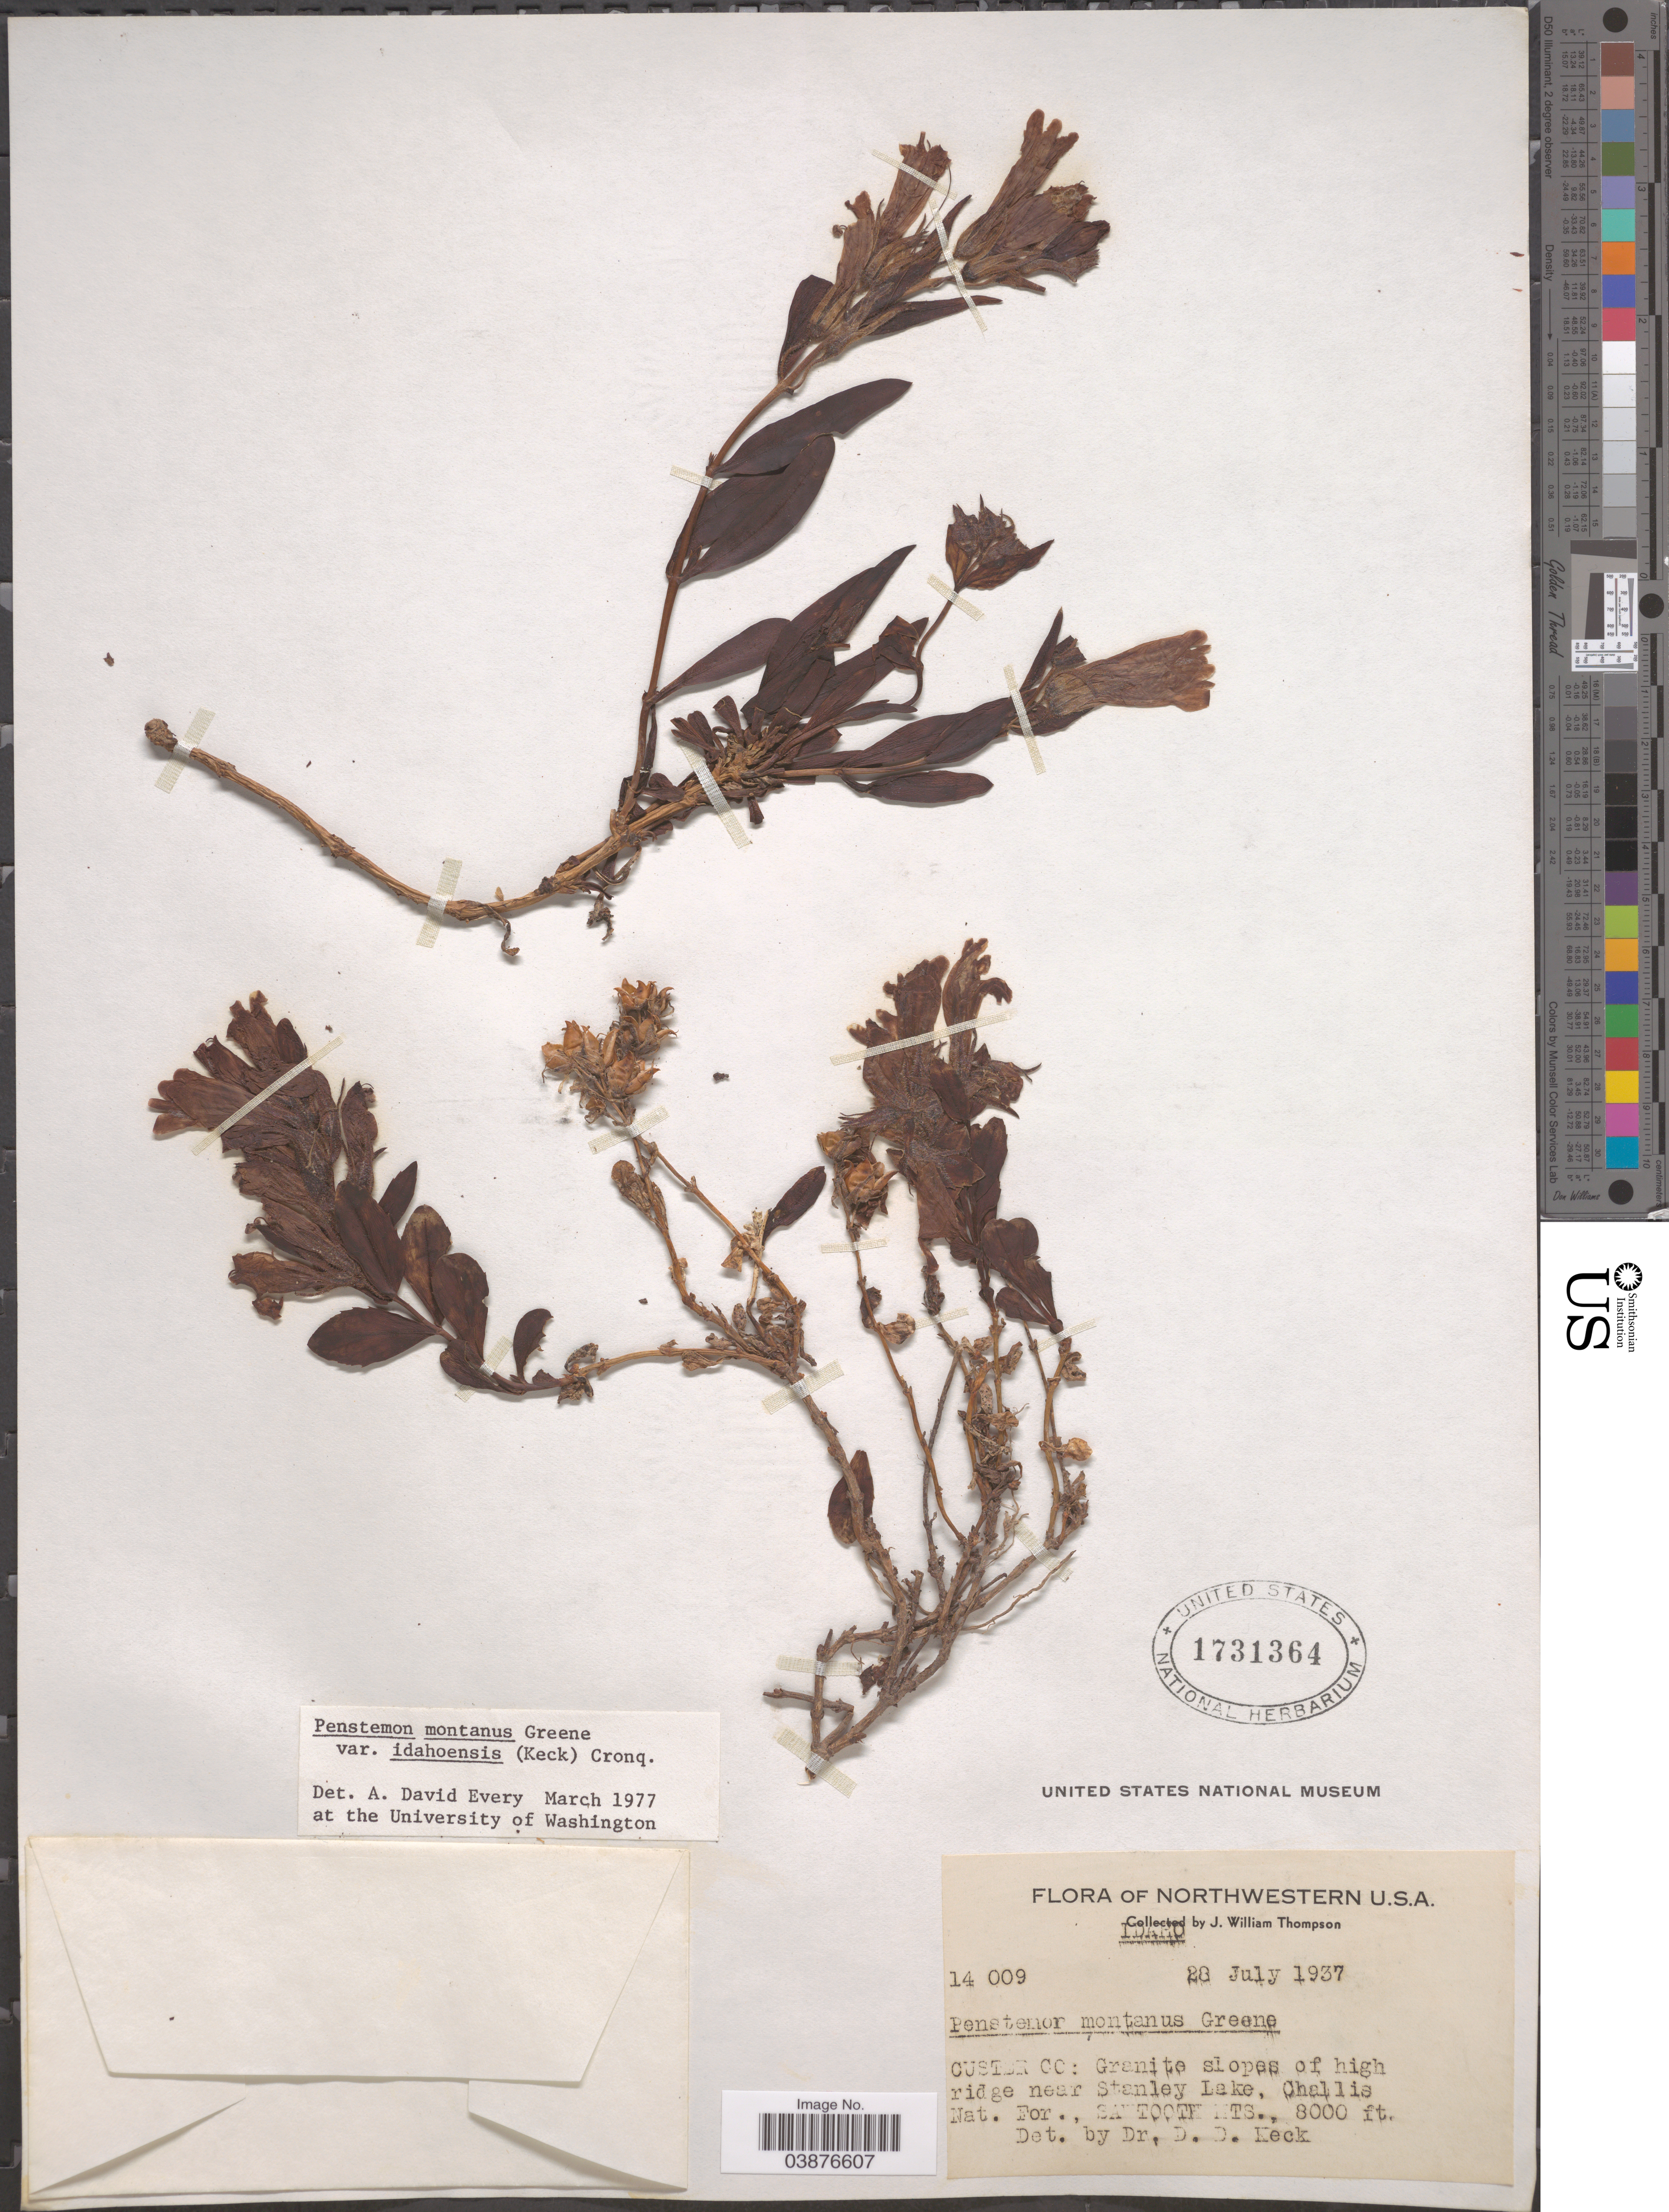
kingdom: Plantae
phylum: Tracheophyta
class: Magnoliopsida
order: Lamiales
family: Plantaginaceae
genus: Penstemon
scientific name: Penstemon montanus var. idahoensis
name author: (D.D. Keck) Cronquist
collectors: J. W. Thompson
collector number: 14009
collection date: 1937-07-28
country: United States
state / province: Idaho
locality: Northwestern U.S.A. Custer Co: Granite slopes of high ridge near Stanley Lake, Challis Nat. For., Sawtooth Mts.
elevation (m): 2438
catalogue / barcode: US 1731364